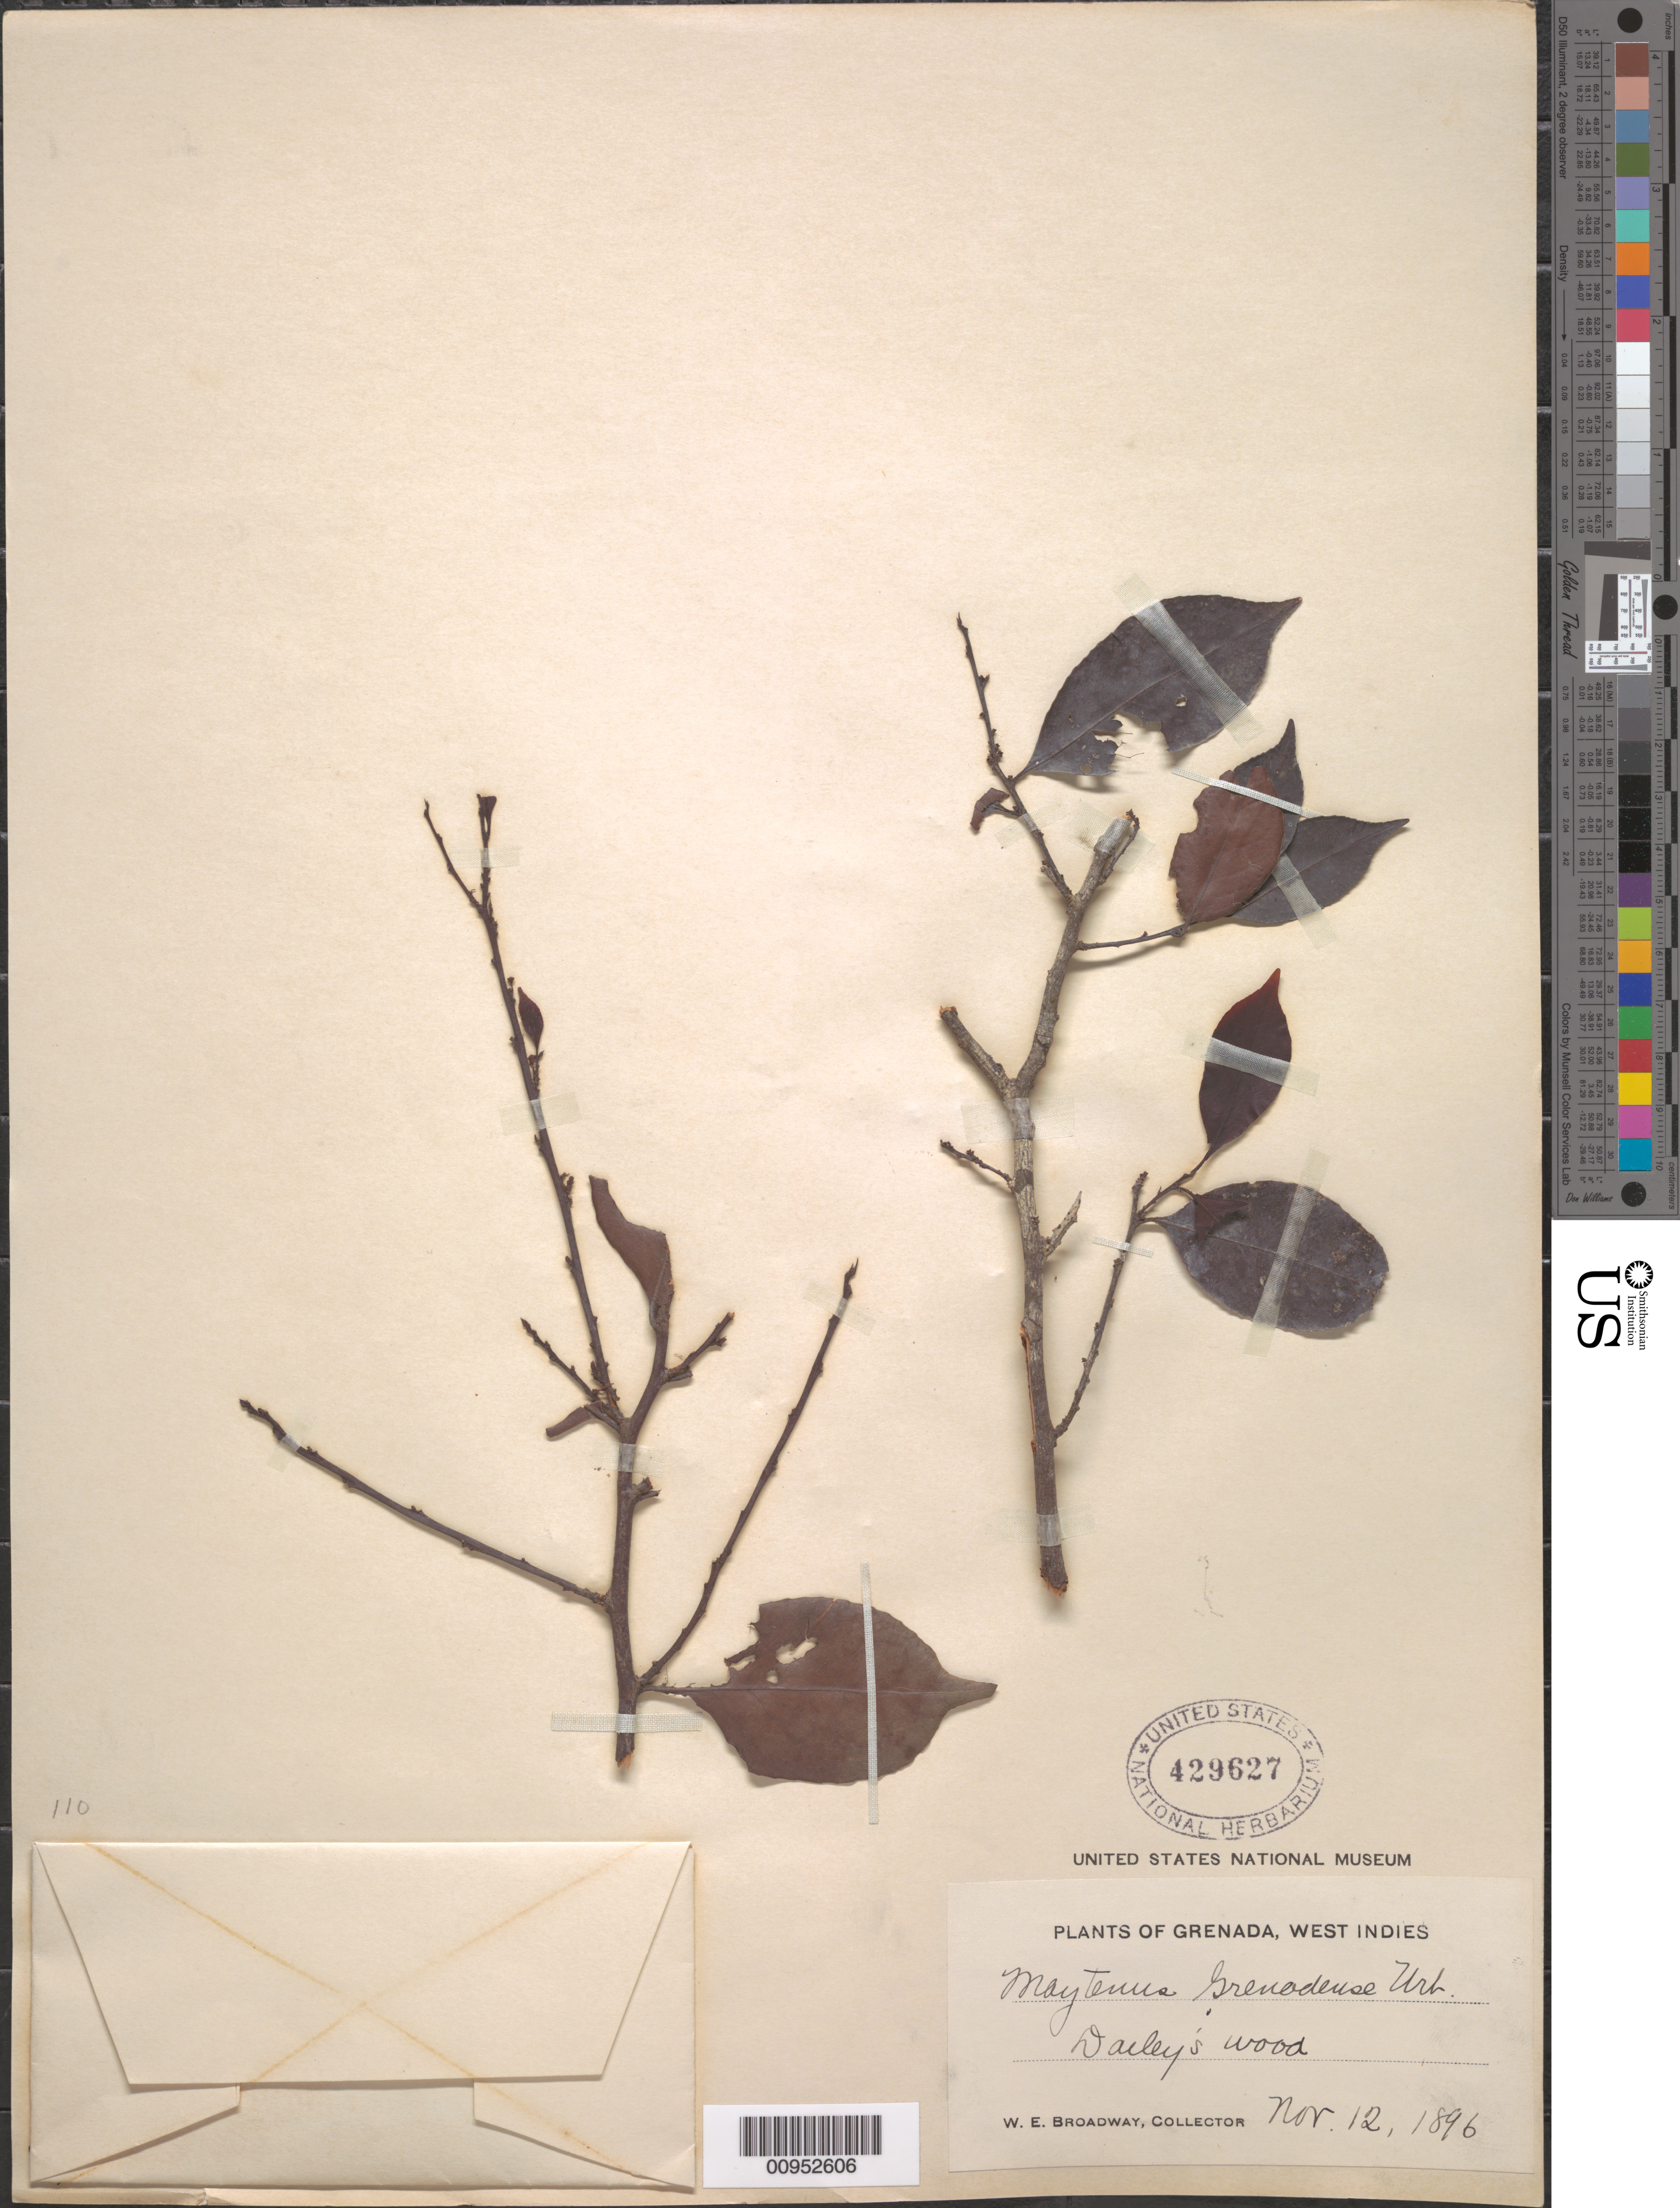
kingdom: Plantae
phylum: Tracheophyta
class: Magnoliopsida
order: Celastrales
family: Celastraceae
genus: Maytenus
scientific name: Maytenus grenadensis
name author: Urb.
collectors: W. E. Broadway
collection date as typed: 12 Nov 1896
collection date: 1896-11-12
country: Grenada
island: Grenada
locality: Dailey's Woods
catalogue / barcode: US 429627